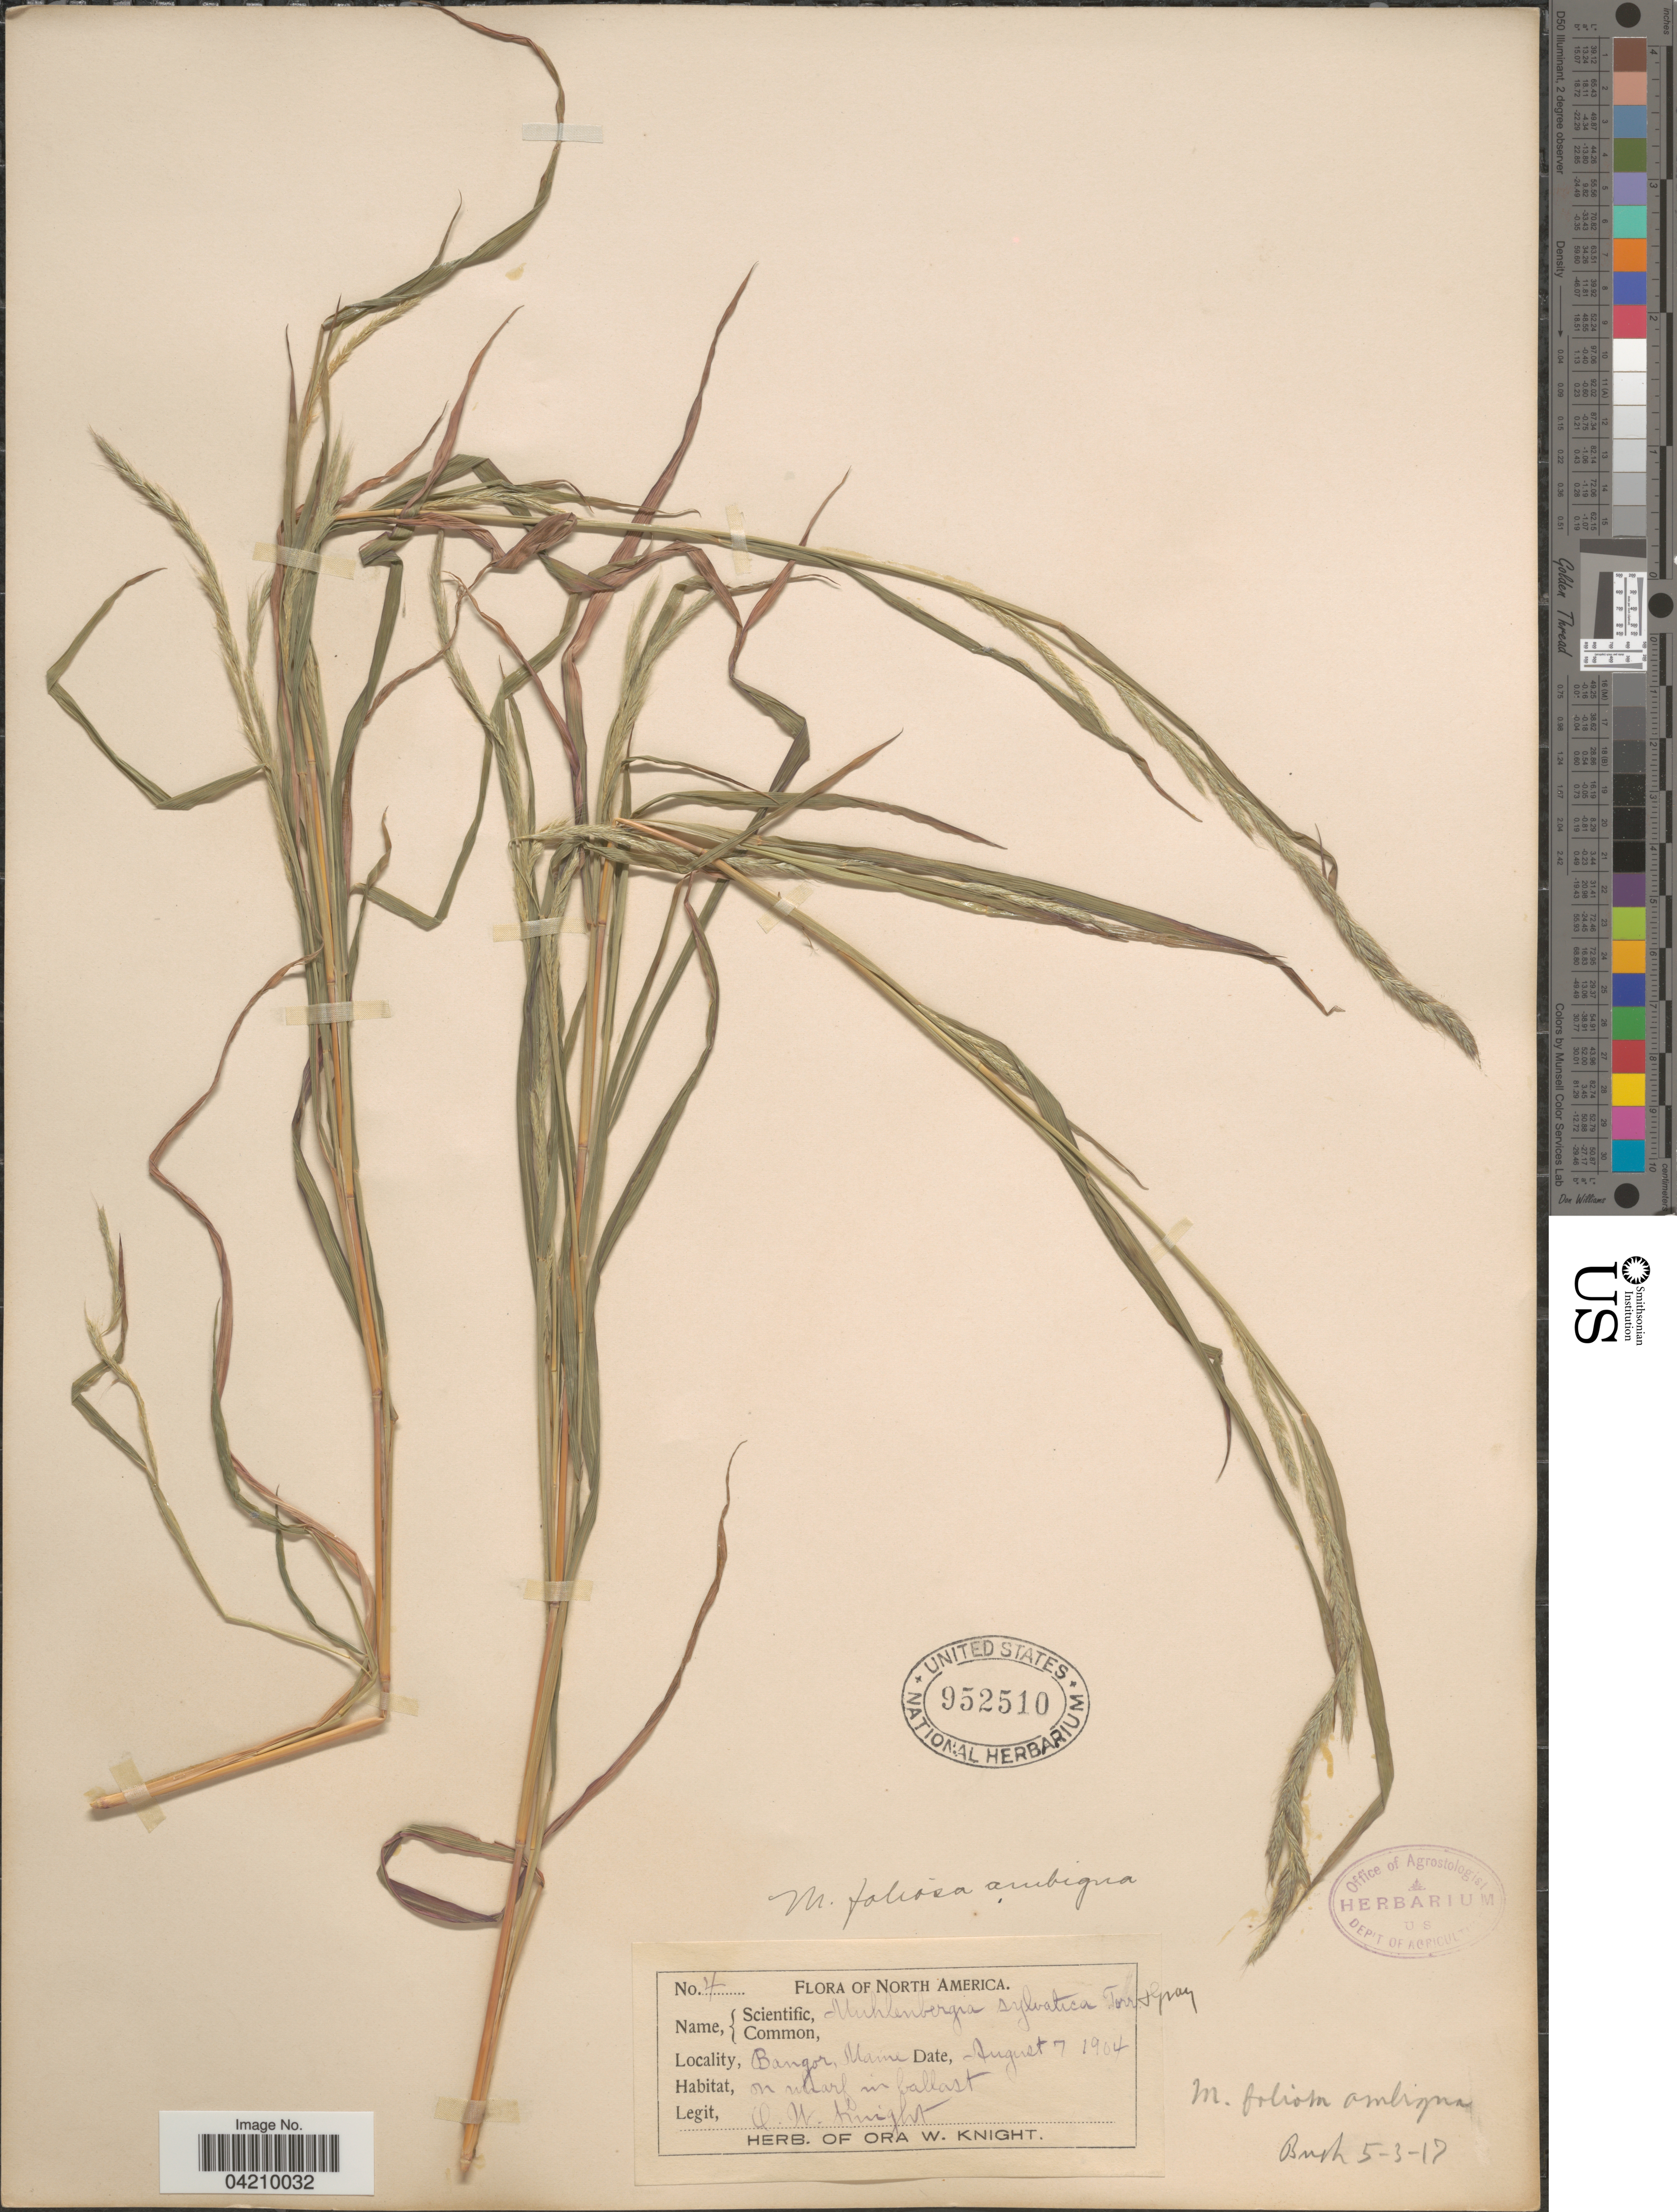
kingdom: Plantae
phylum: Tracheophyta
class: Liliopsida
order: Poales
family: Poaceae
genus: Muhlenbergia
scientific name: Muhlenbergia mexicana var. filiformis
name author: (Torr.) Scribn.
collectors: O. Knight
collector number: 4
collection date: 1904-08-07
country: United States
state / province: Maine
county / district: Penobscot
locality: Bangor.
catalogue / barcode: US 952510